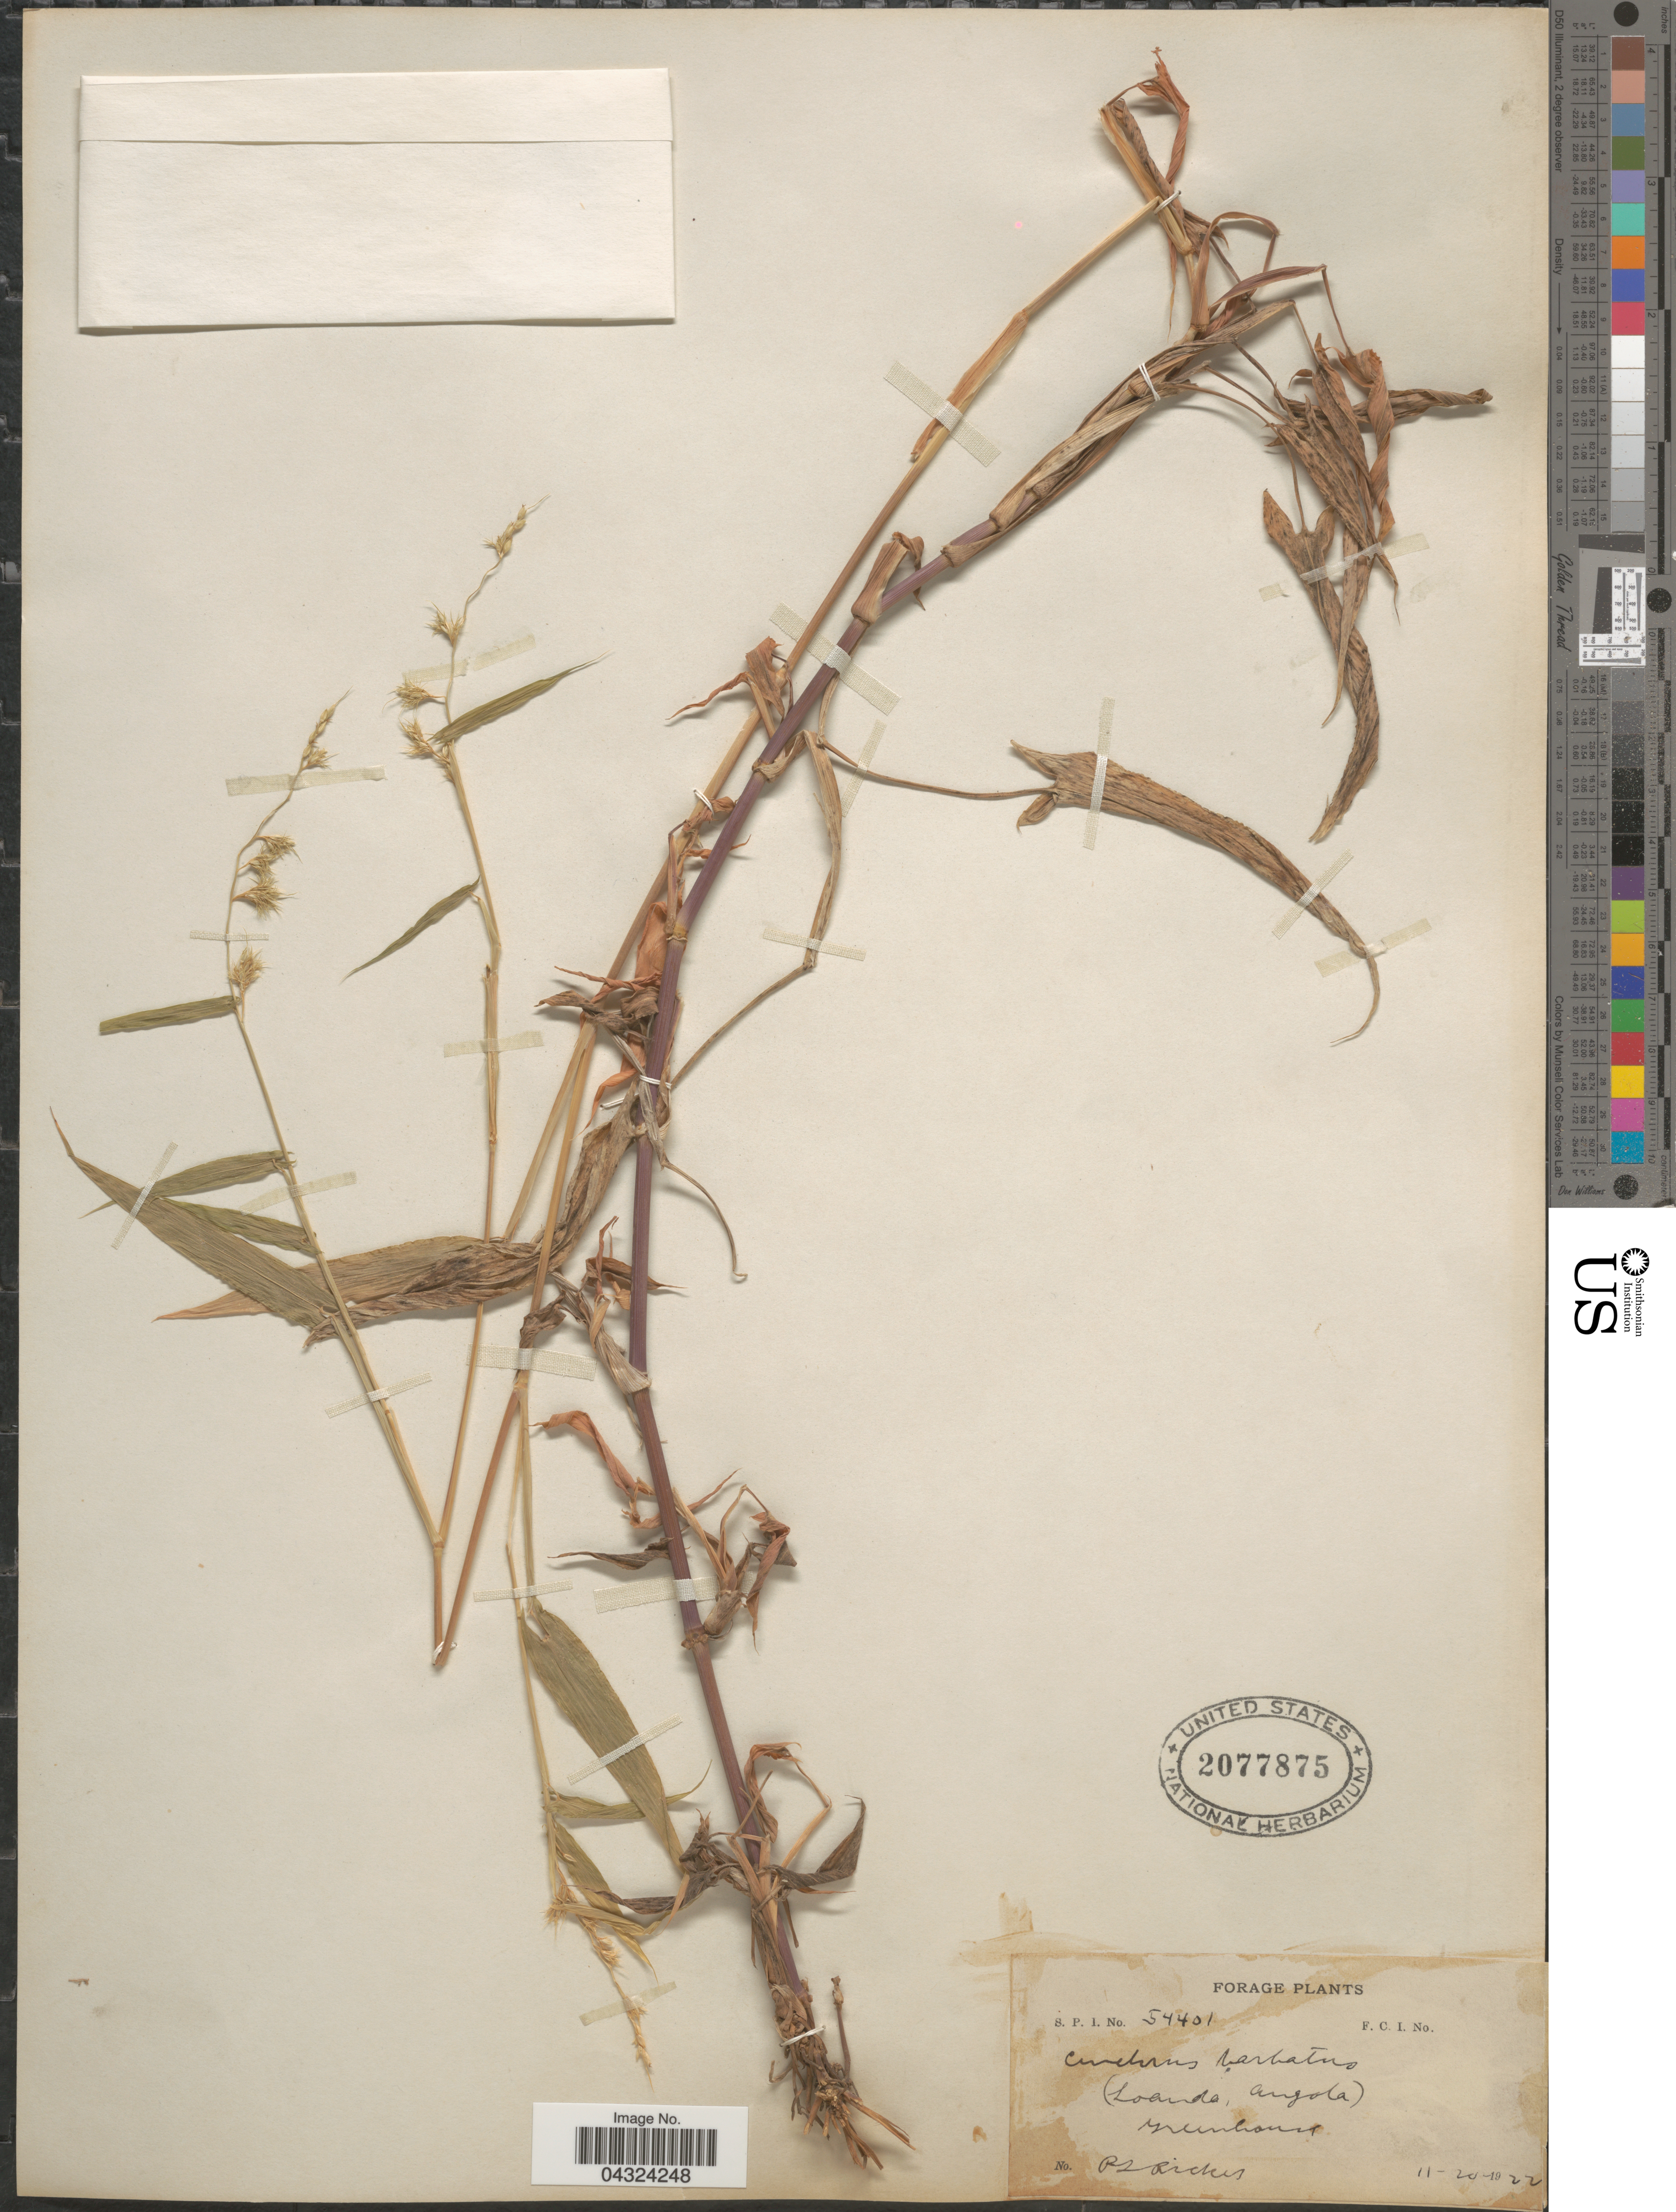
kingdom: Plantae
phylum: Tracheophyta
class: Liliopsida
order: Poales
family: Poaceae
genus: Cenchrus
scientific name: Cenchrus barbatus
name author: Schumach.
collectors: P. Ricker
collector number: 54401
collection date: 1922-11-20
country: Angola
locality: (Loanda). Greenhouse.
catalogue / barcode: US 2077875